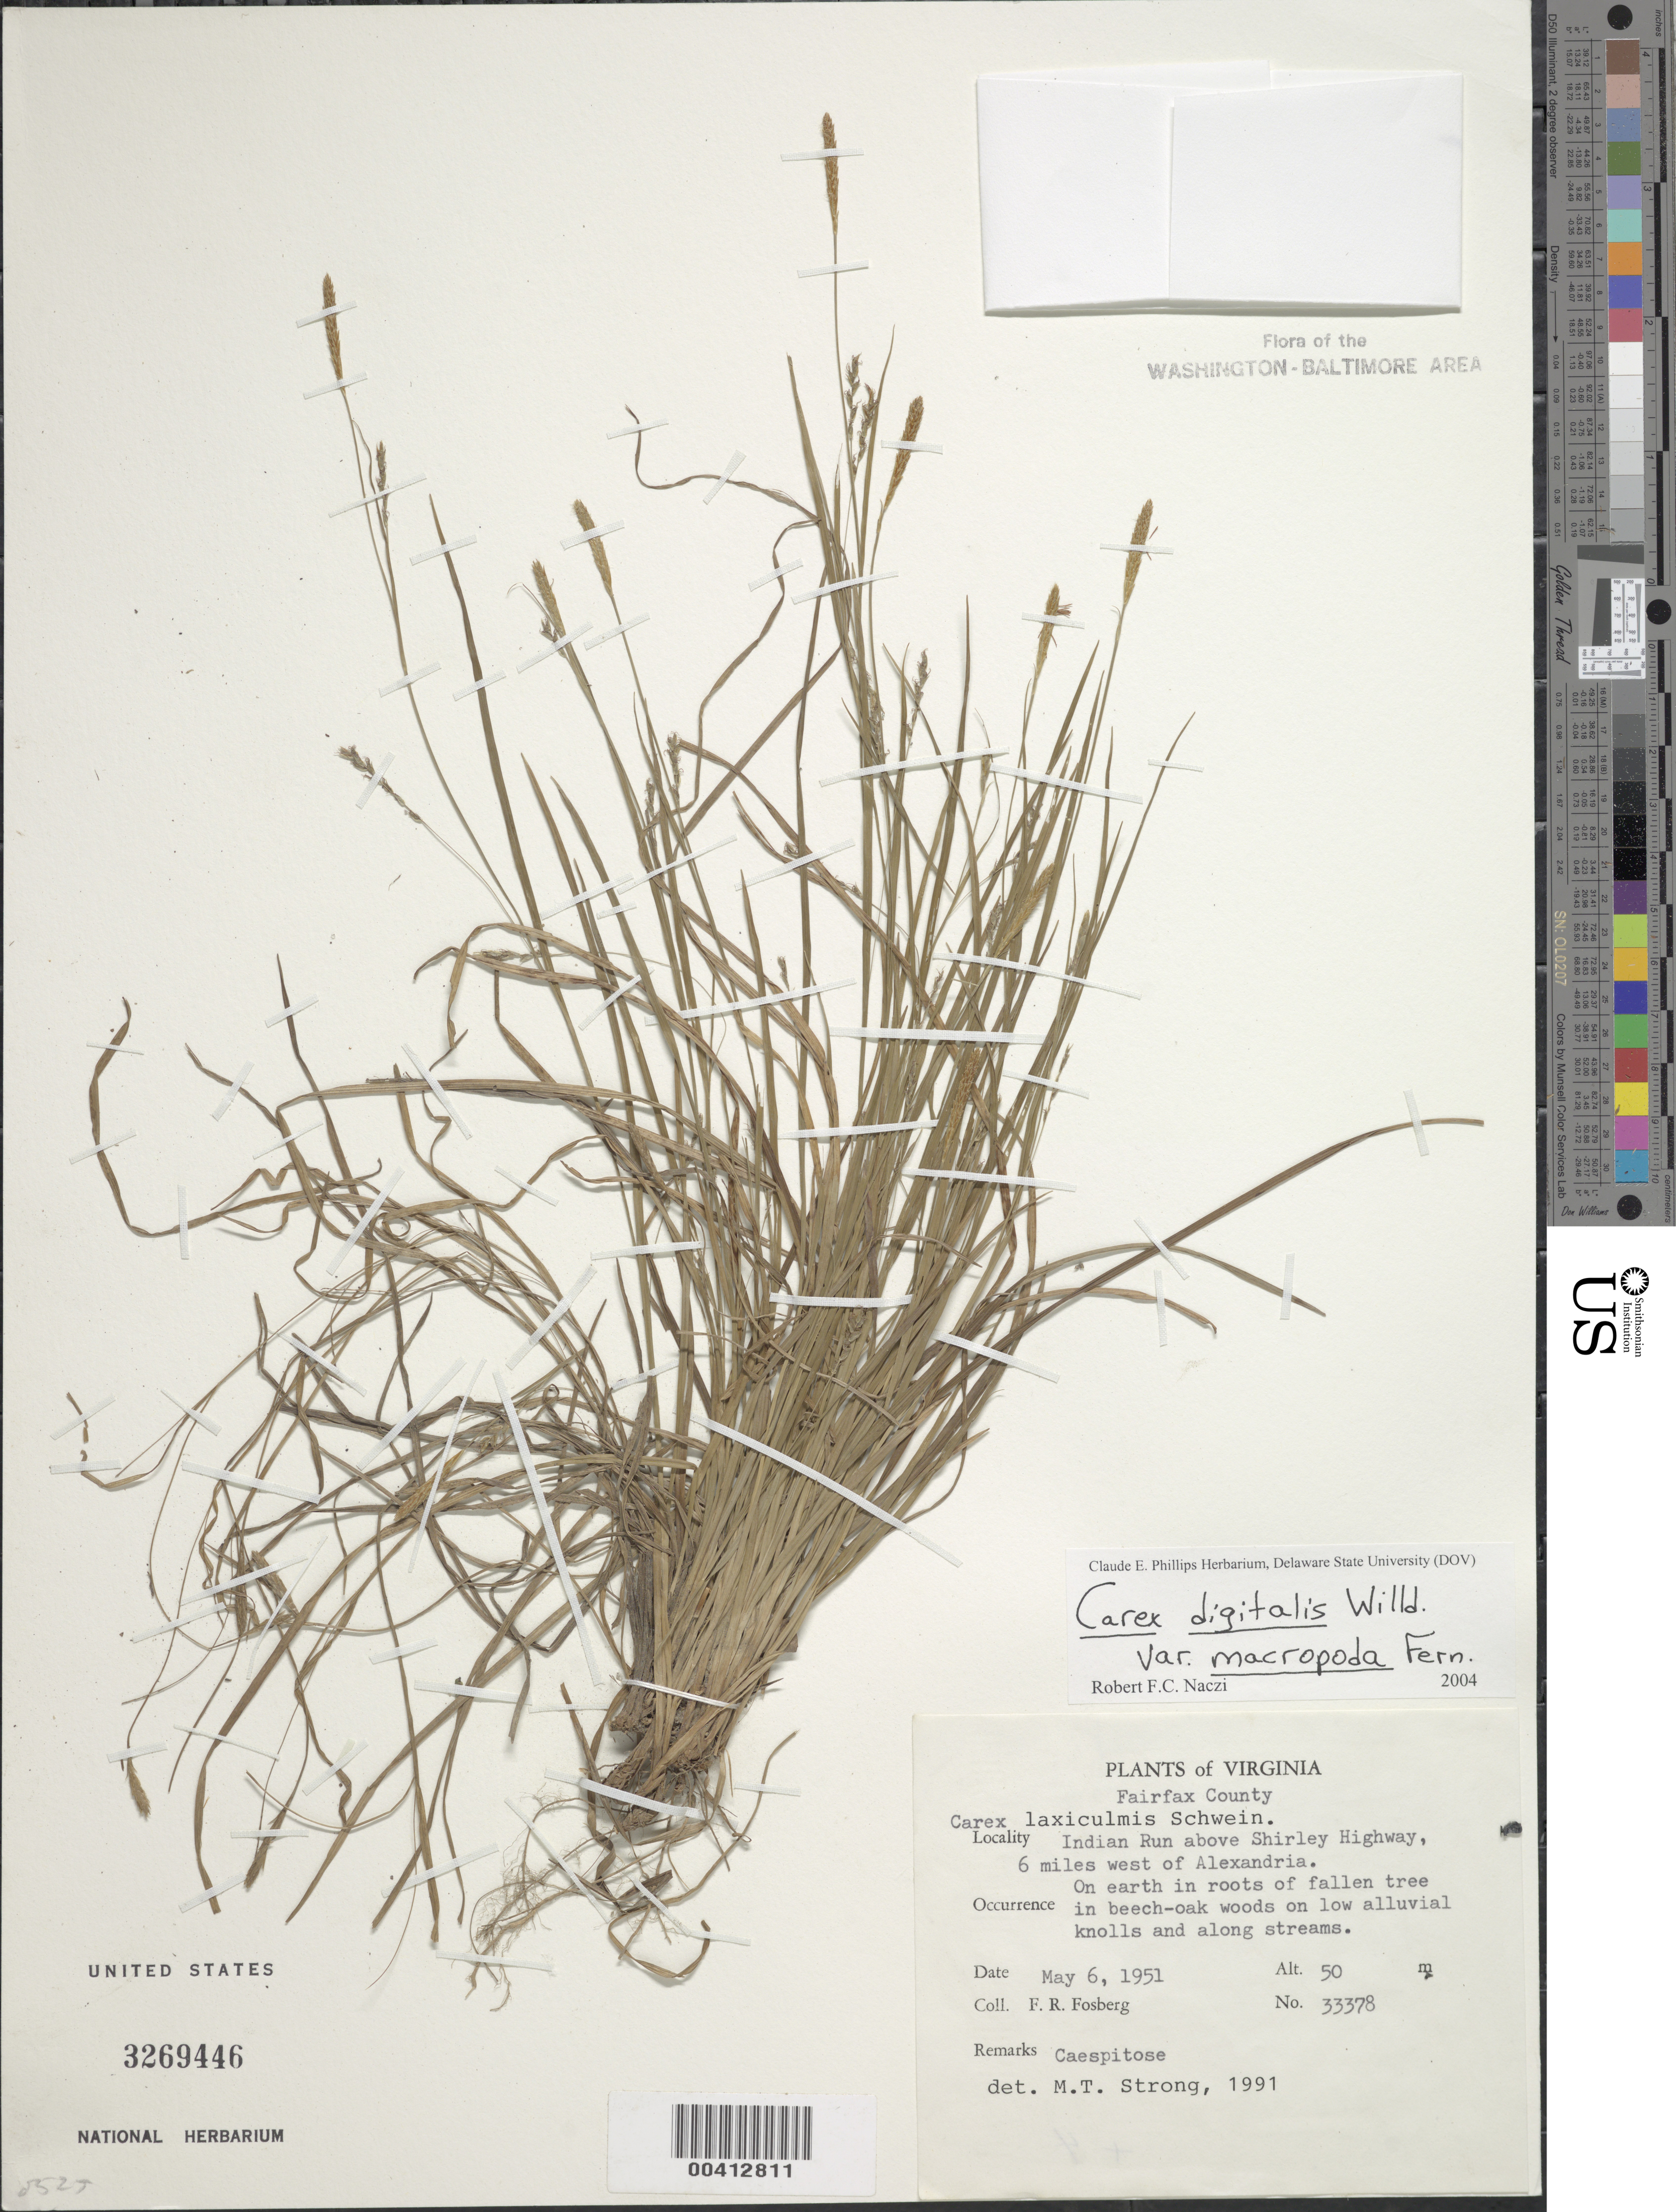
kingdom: Plantae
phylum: Tracheophyta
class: Liliopsida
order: Poales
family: Cyperaceae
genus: Carex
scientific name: Carex digitalis var. macropoda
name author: Fernald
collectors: F. R. Fosberg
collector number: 33378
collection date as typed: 06 May 1951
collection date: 1951-05-06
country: United States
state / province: Virginia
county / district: Fairfax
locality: Indian Run above Shirley Highway, W of Alexandria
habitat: In beech-oak woods on low alluvial knolls and along streams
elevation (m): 50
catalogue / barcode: US 3269446